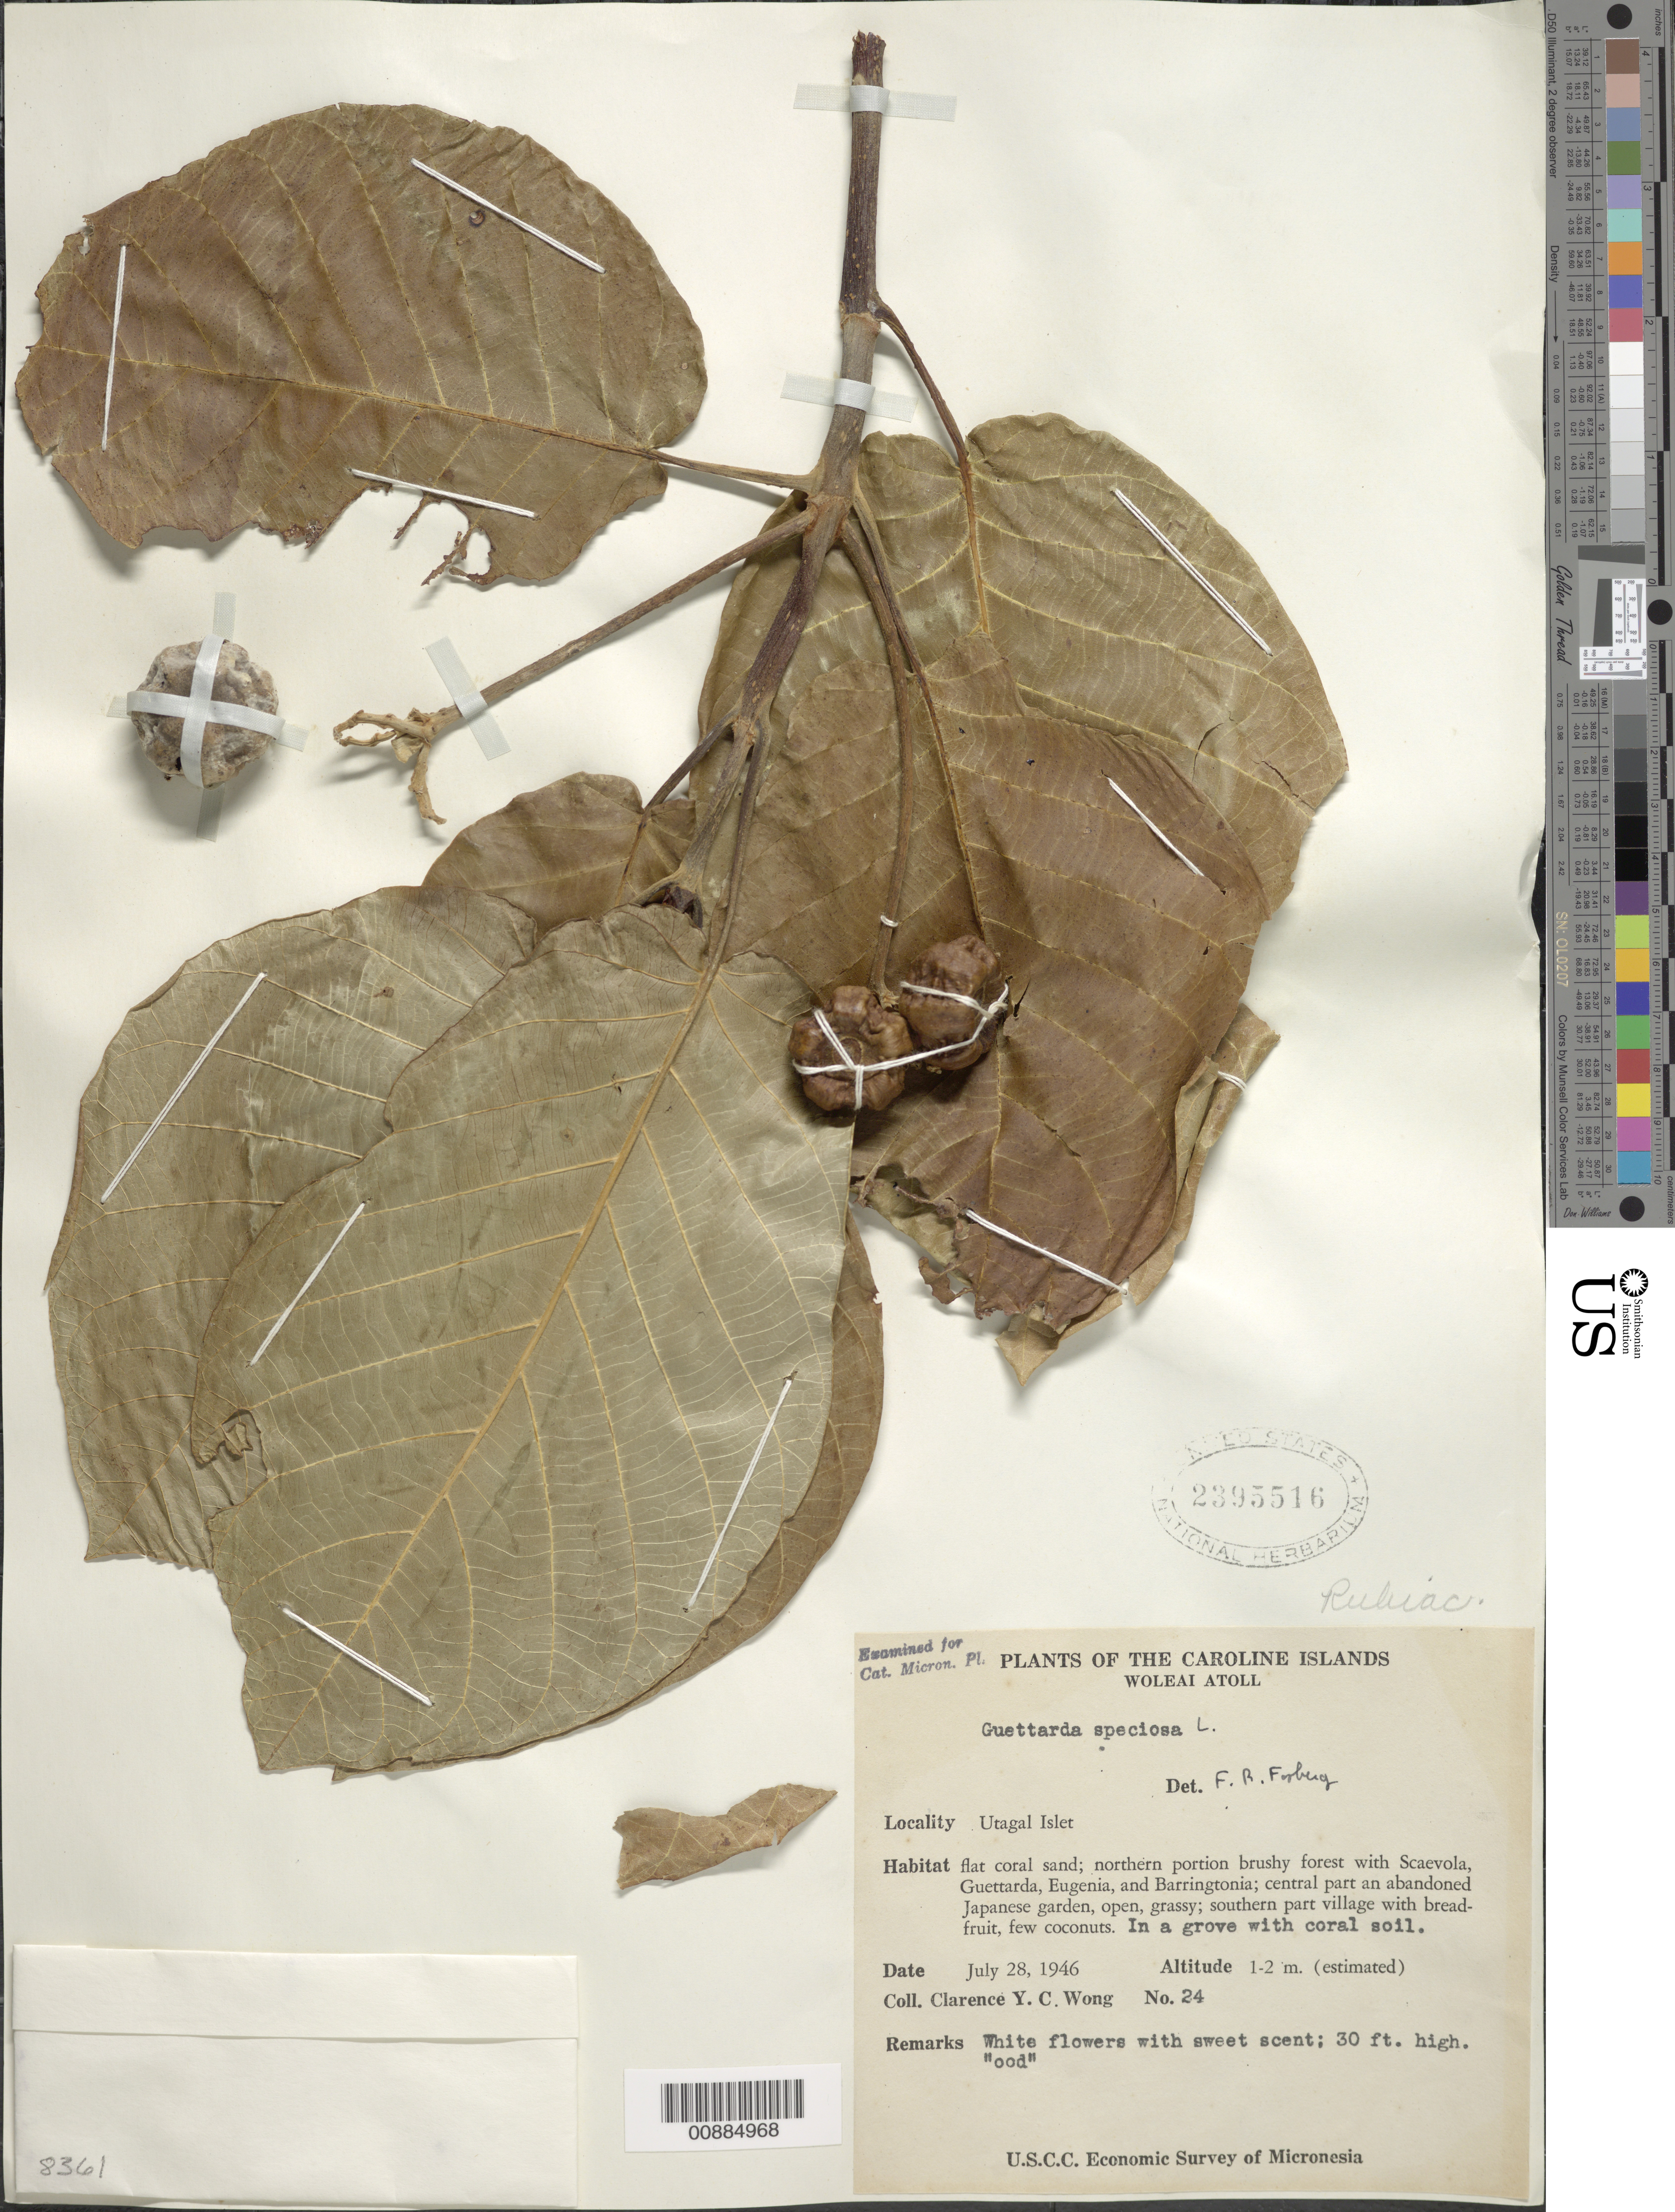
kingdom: Plantae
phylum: Tracheophyta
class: Magnoliopsida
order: Gentianales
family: Rubiaceae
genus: Guettarda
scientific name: Guettarda speciosa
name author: L.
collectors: C. Wong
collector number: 24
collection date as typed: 28 Jul 1946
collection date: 1946-07-28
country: Micronesia, Federated States of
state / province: Yap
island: Woleai Atoll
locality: Utagal Islet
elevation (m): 1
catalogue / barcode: US 2395516